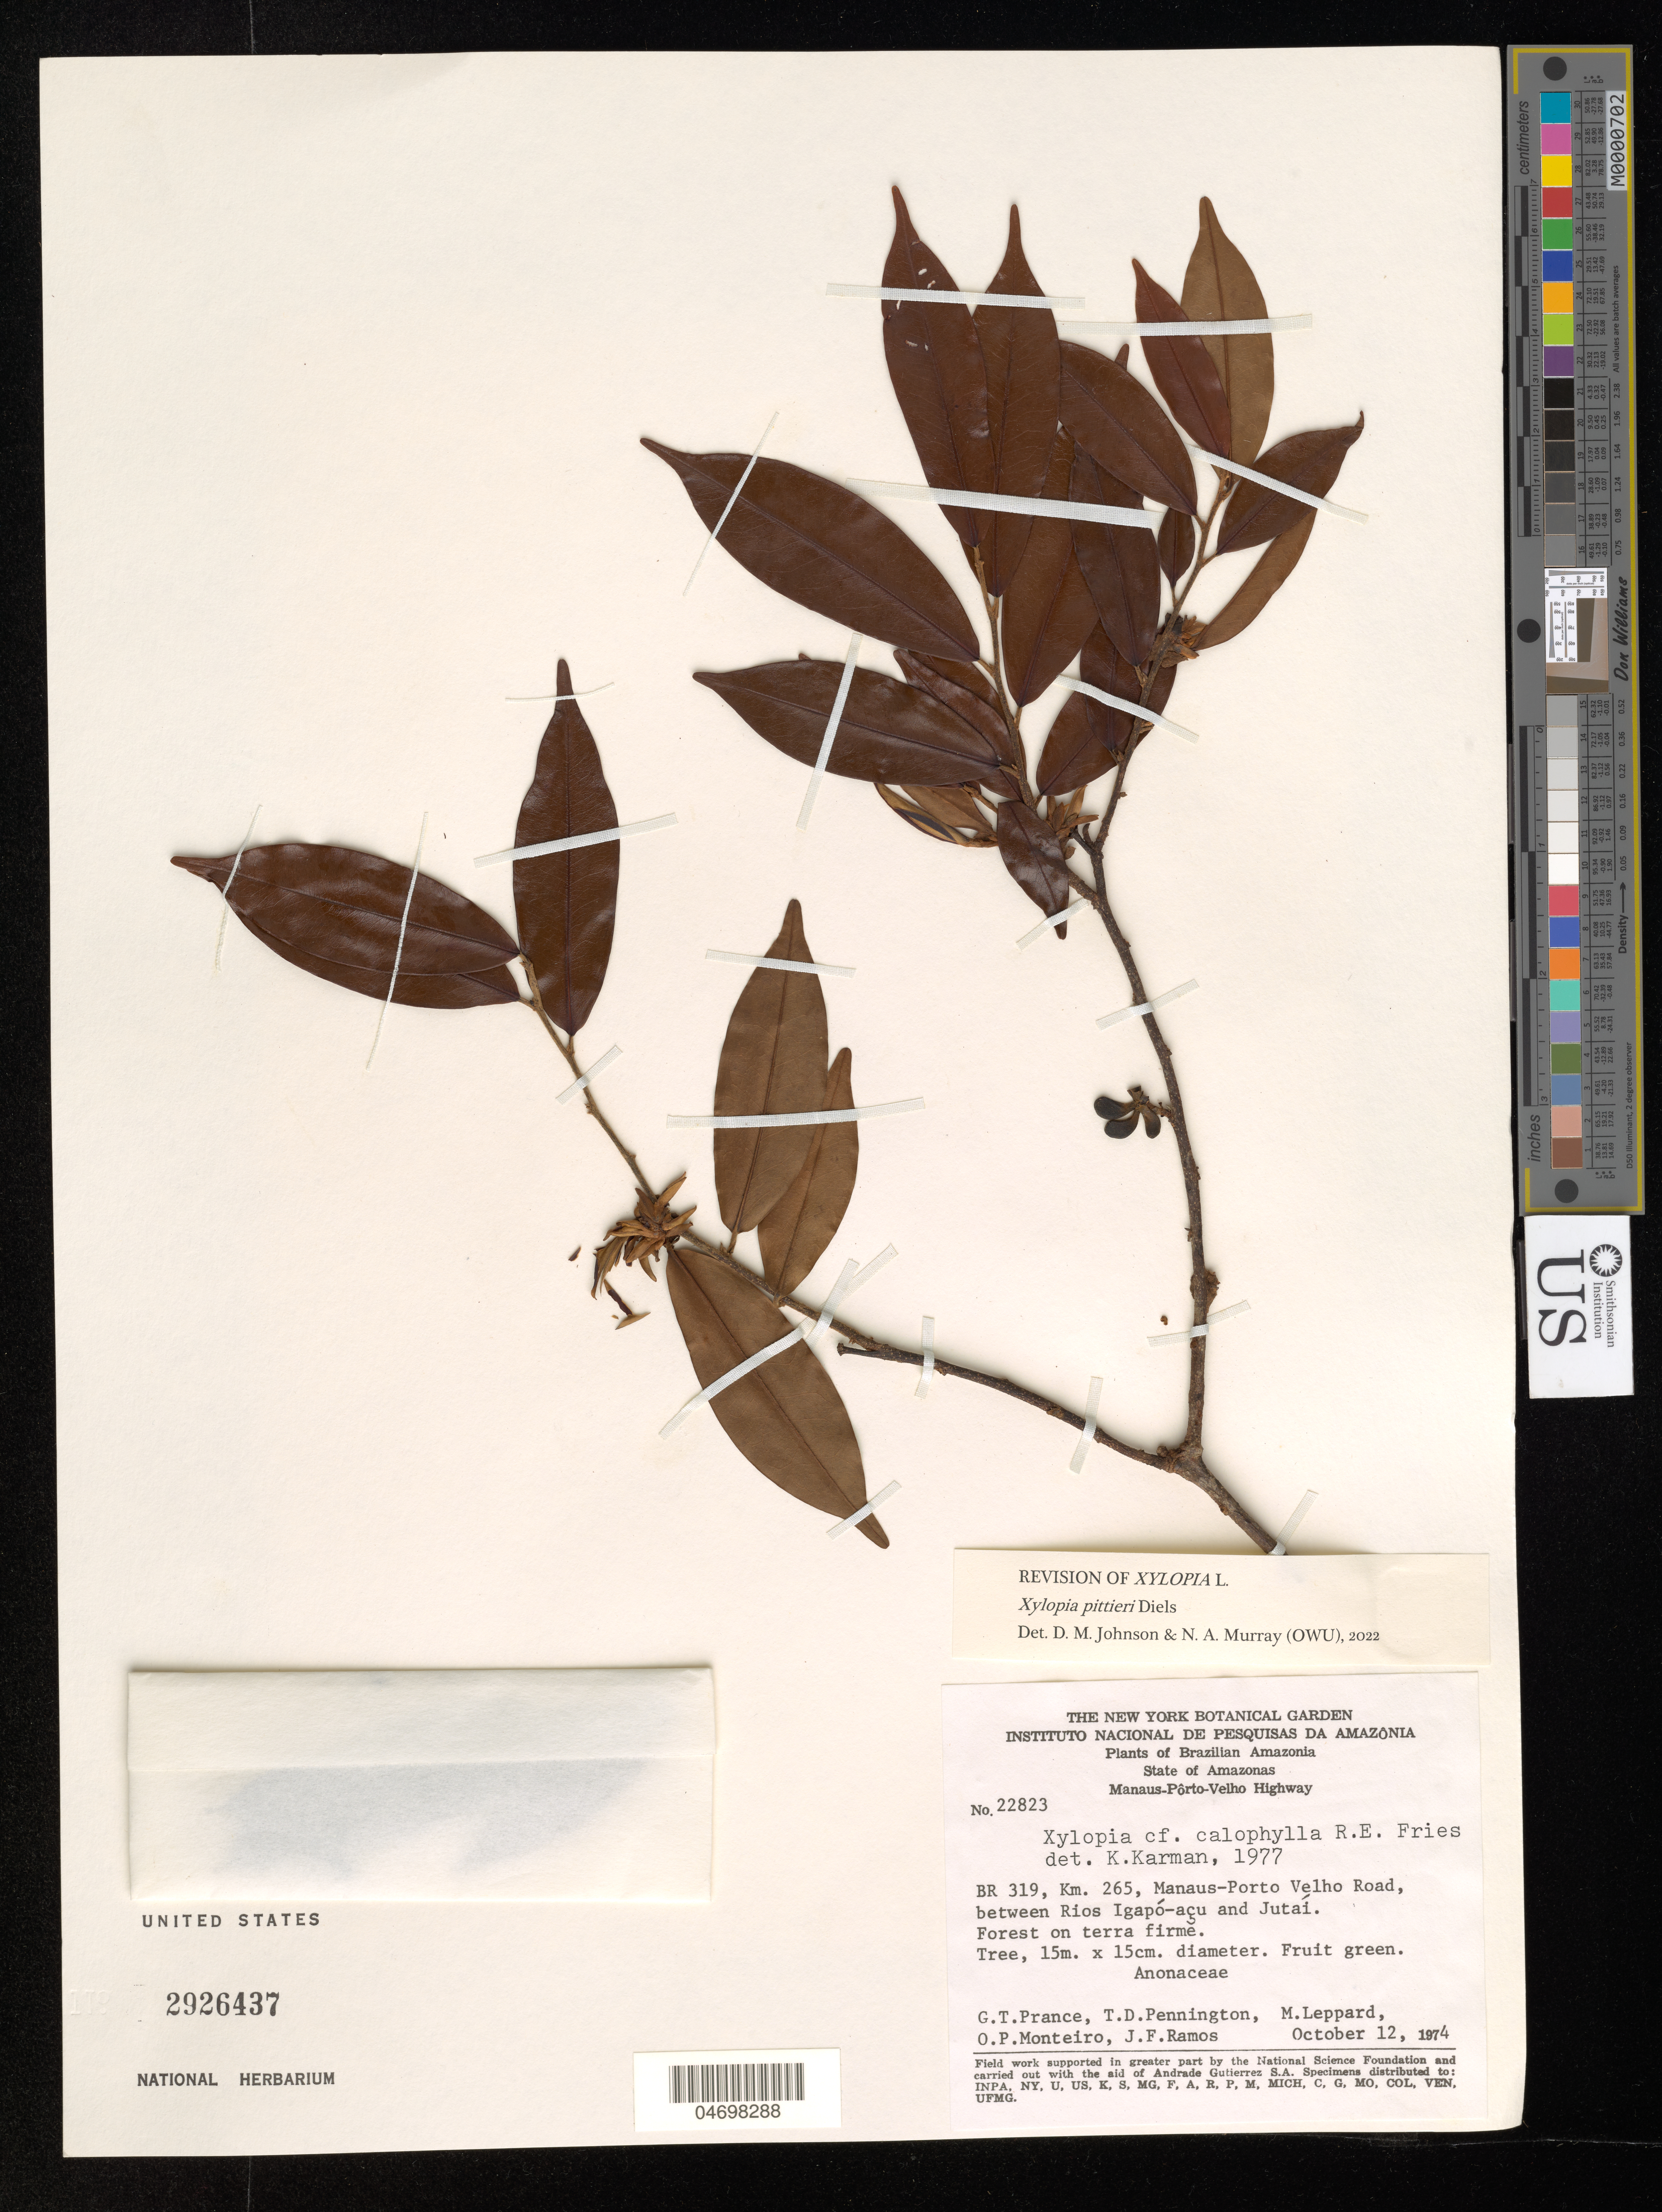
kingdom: Plantae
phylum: Tracheophyta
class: Magnoliopsida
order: Magnoliales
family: Annonaceae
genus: Xylopia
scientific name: Xylopia pittieri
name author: Diels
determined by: Johnson, D. M.; Murray, N. A.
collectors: G. T. Prance & et al.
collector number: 22823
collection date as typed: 12 Oct 1974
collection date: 1974-10-12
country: Brazil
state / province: Amazonas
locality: BR 319, Km. 265, Manaus-Porto Belho Road, between Rios Igapo-acu and Jatai.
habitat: Forest on terra firme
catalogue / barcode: US 2926437